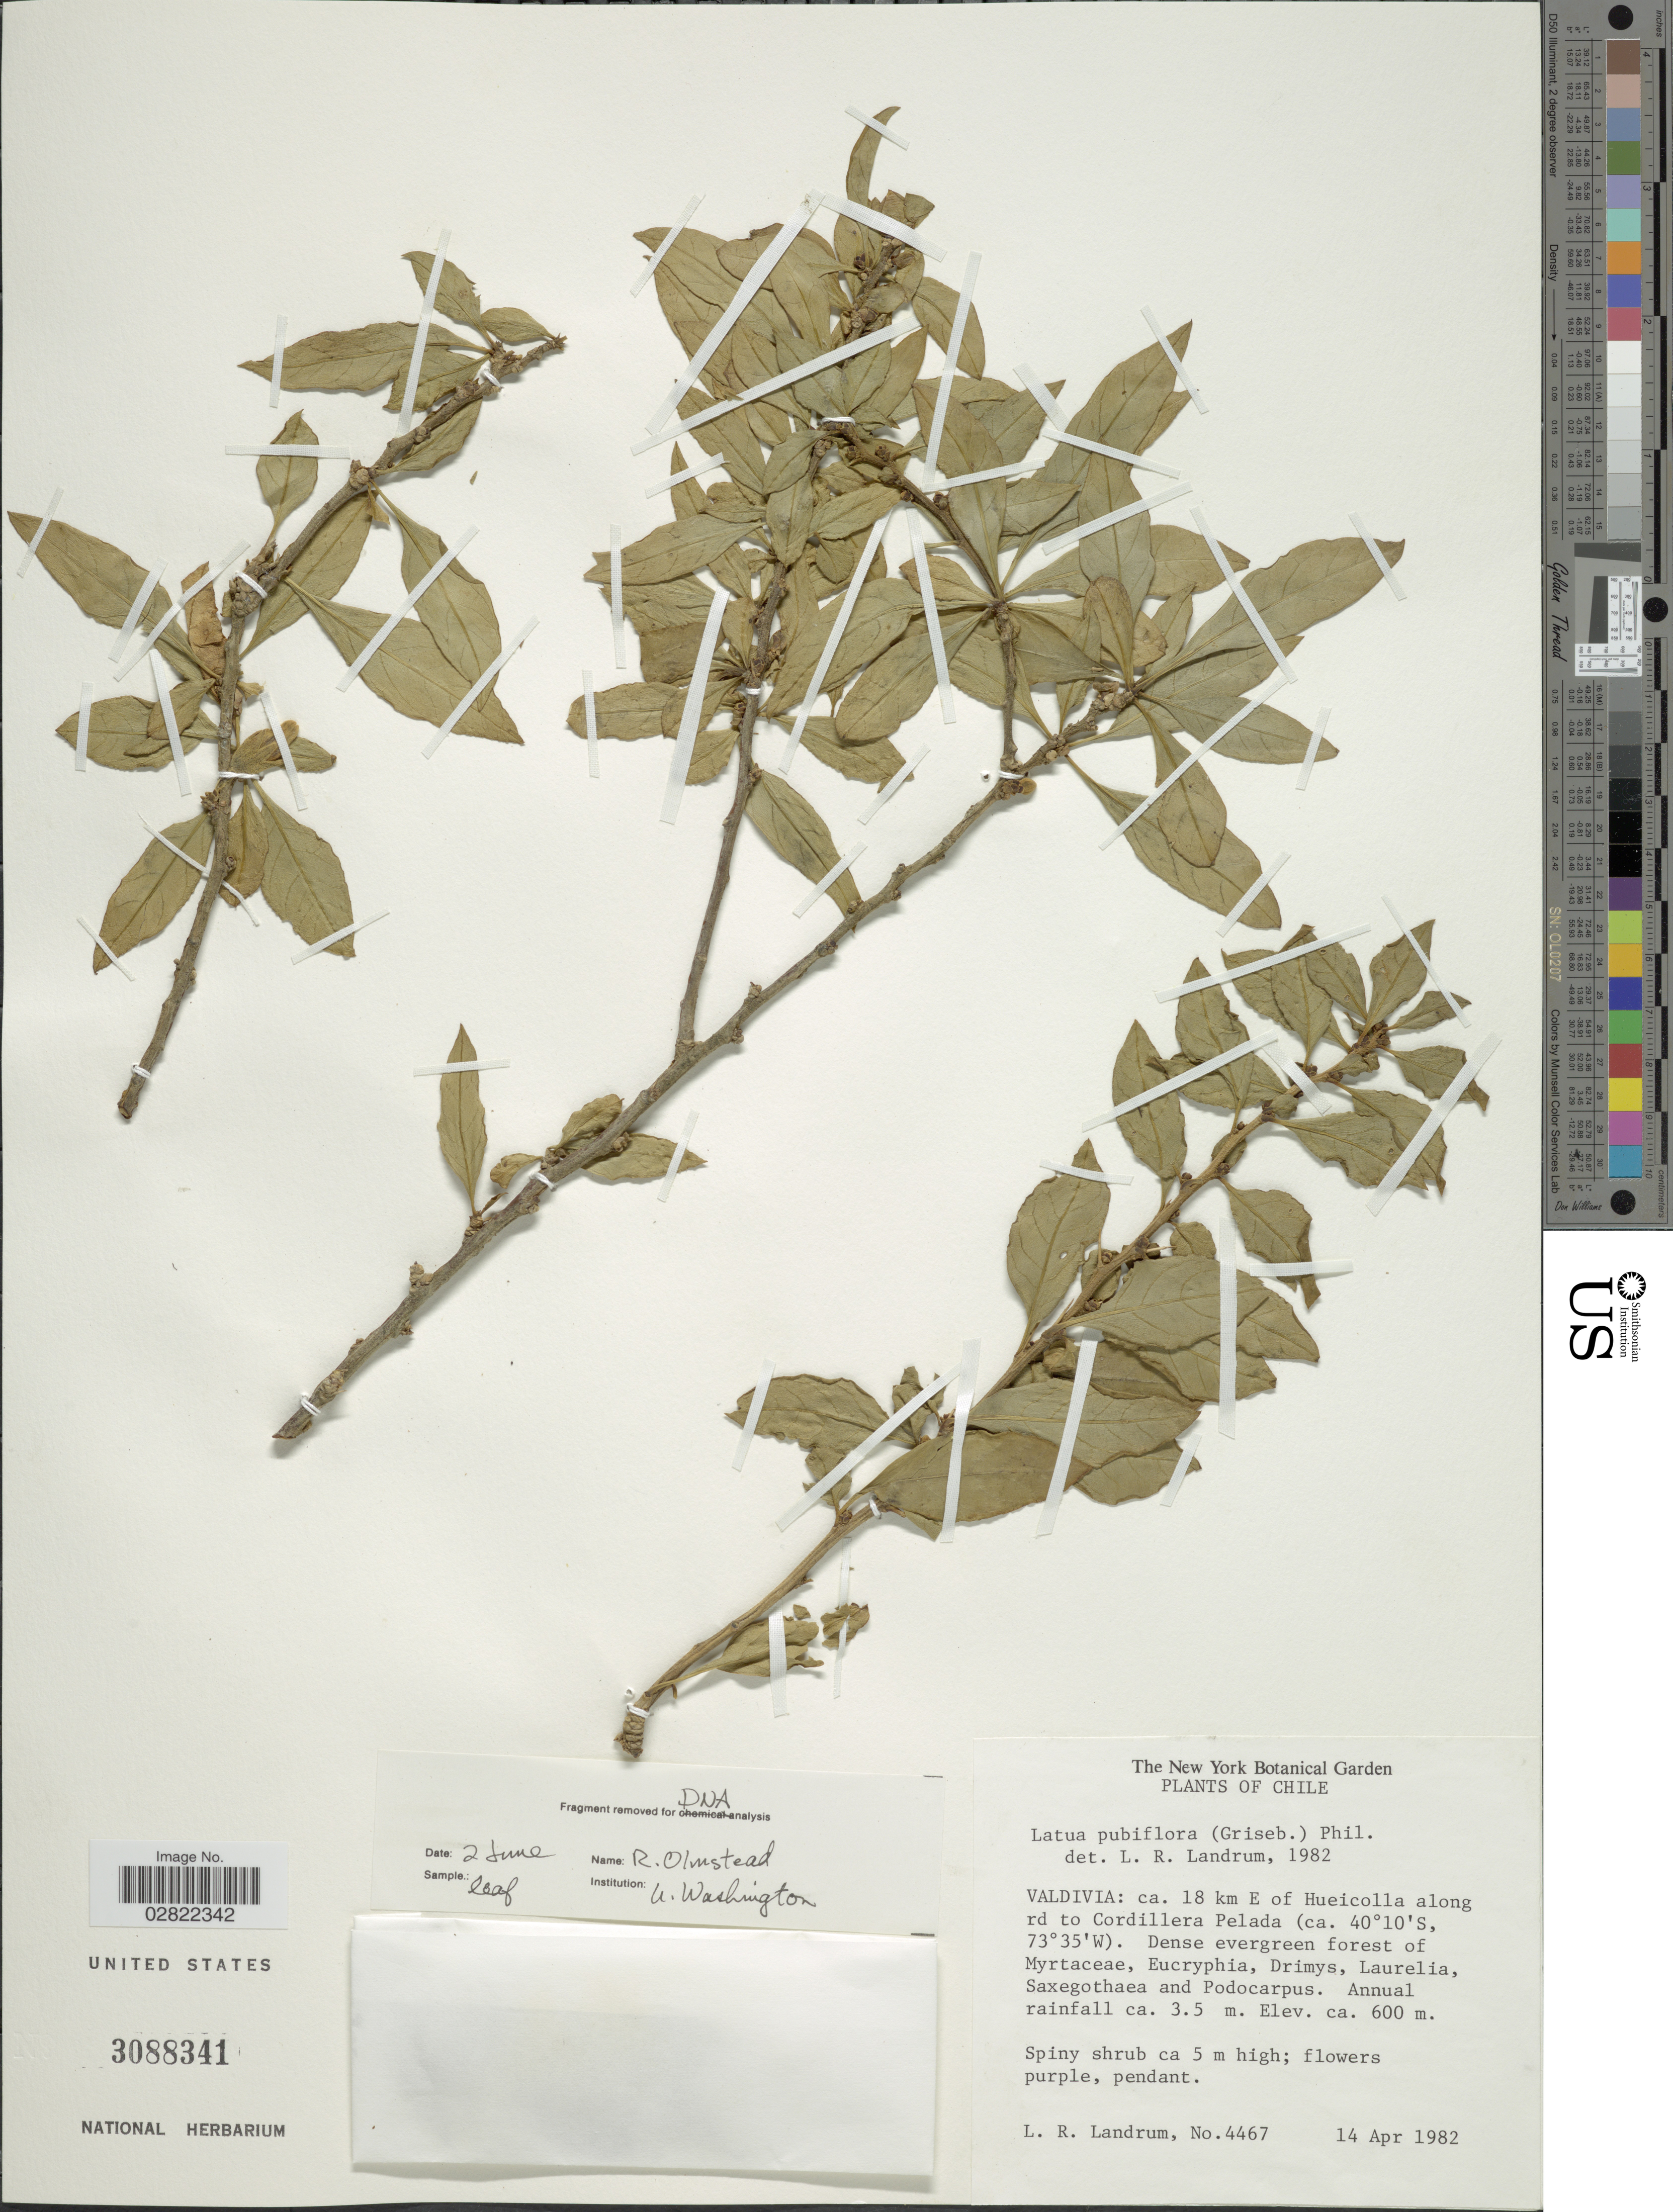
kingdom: Plantae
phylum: Tracheophyta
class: Magnoliopsida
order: Solanales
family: Solanaceae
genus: Latua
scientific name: Latua pubiflora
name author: (Griseb.) Baill.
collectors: L. R. Landrum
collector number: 4467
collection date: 1982-04-14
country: Chile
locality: Valdivia: ca. 18 km E of Hueicolla along rd to Cordillera Pelada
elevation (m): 600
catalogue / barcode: US 3088341